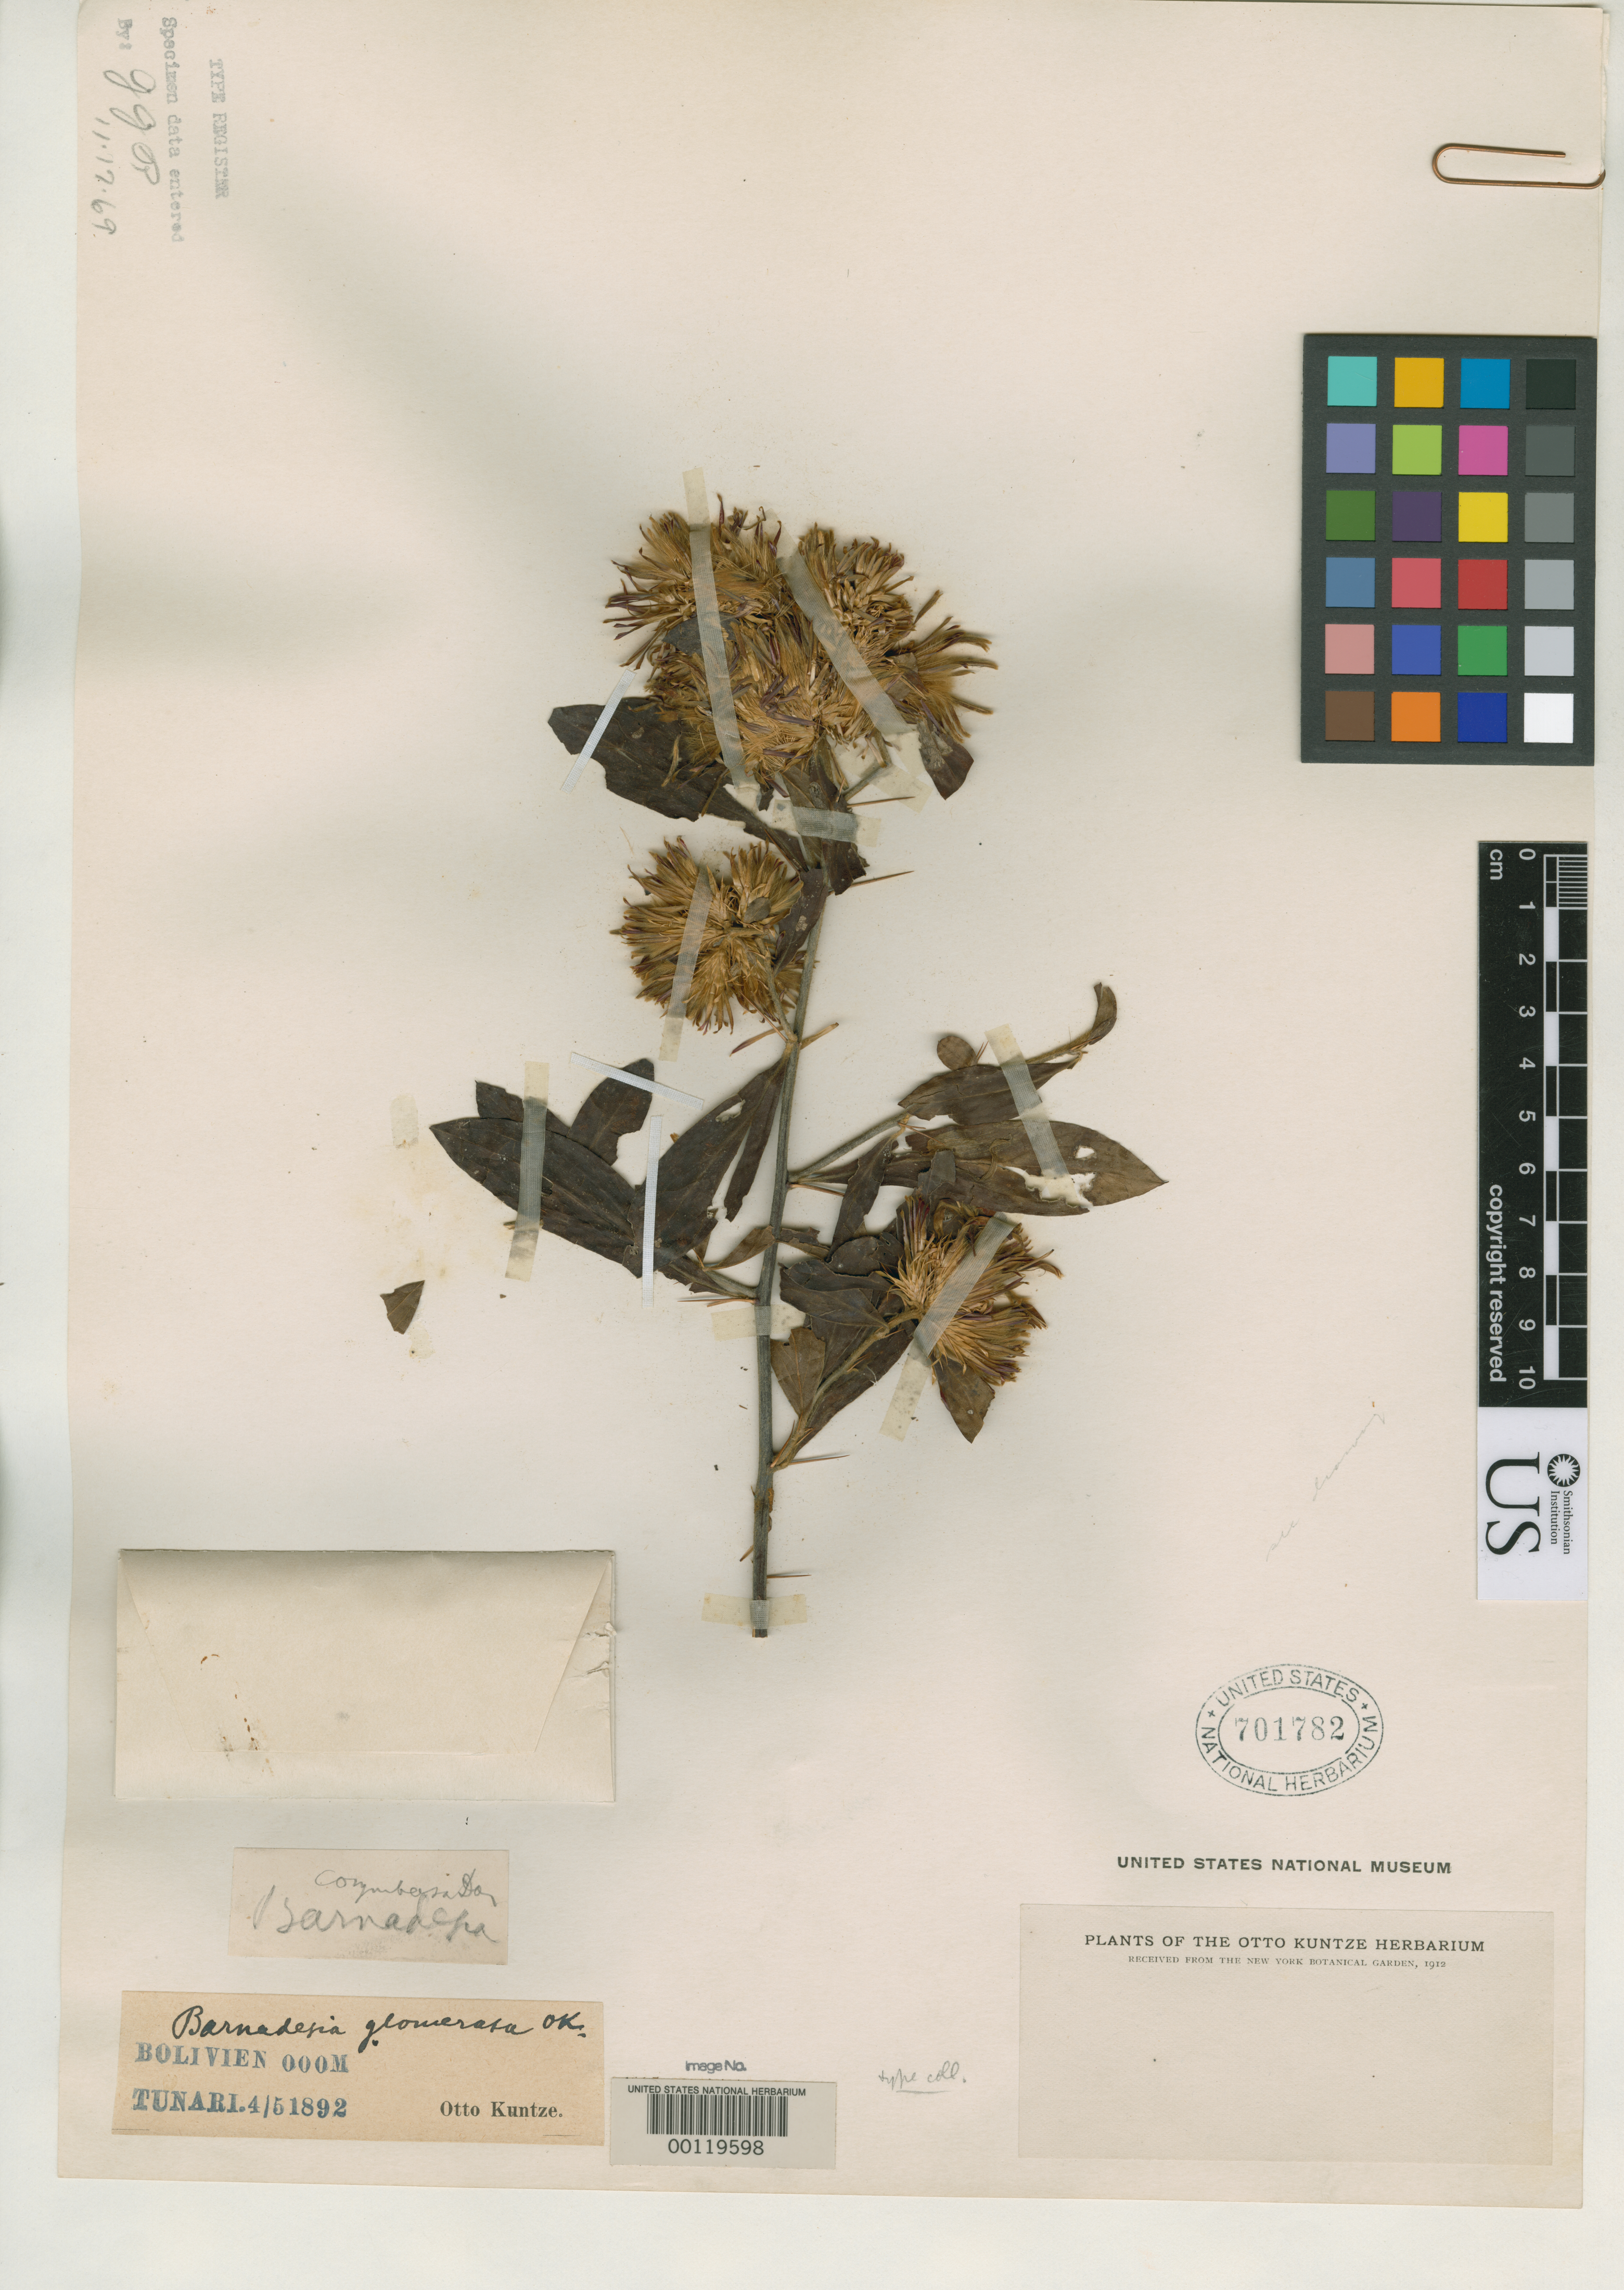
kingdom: Plantae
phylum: Tracheophyta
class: Magnoliopsida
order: Asterales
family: Asteraceae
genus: Barnadesia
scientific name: Barnadesia glomerata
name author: Kuntze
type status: Type Collection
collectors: C.E.O. Kuntze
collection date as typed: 04 May 1892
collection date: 1892-05-04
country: Bolivia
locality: Tunari.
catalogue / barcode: US 701782